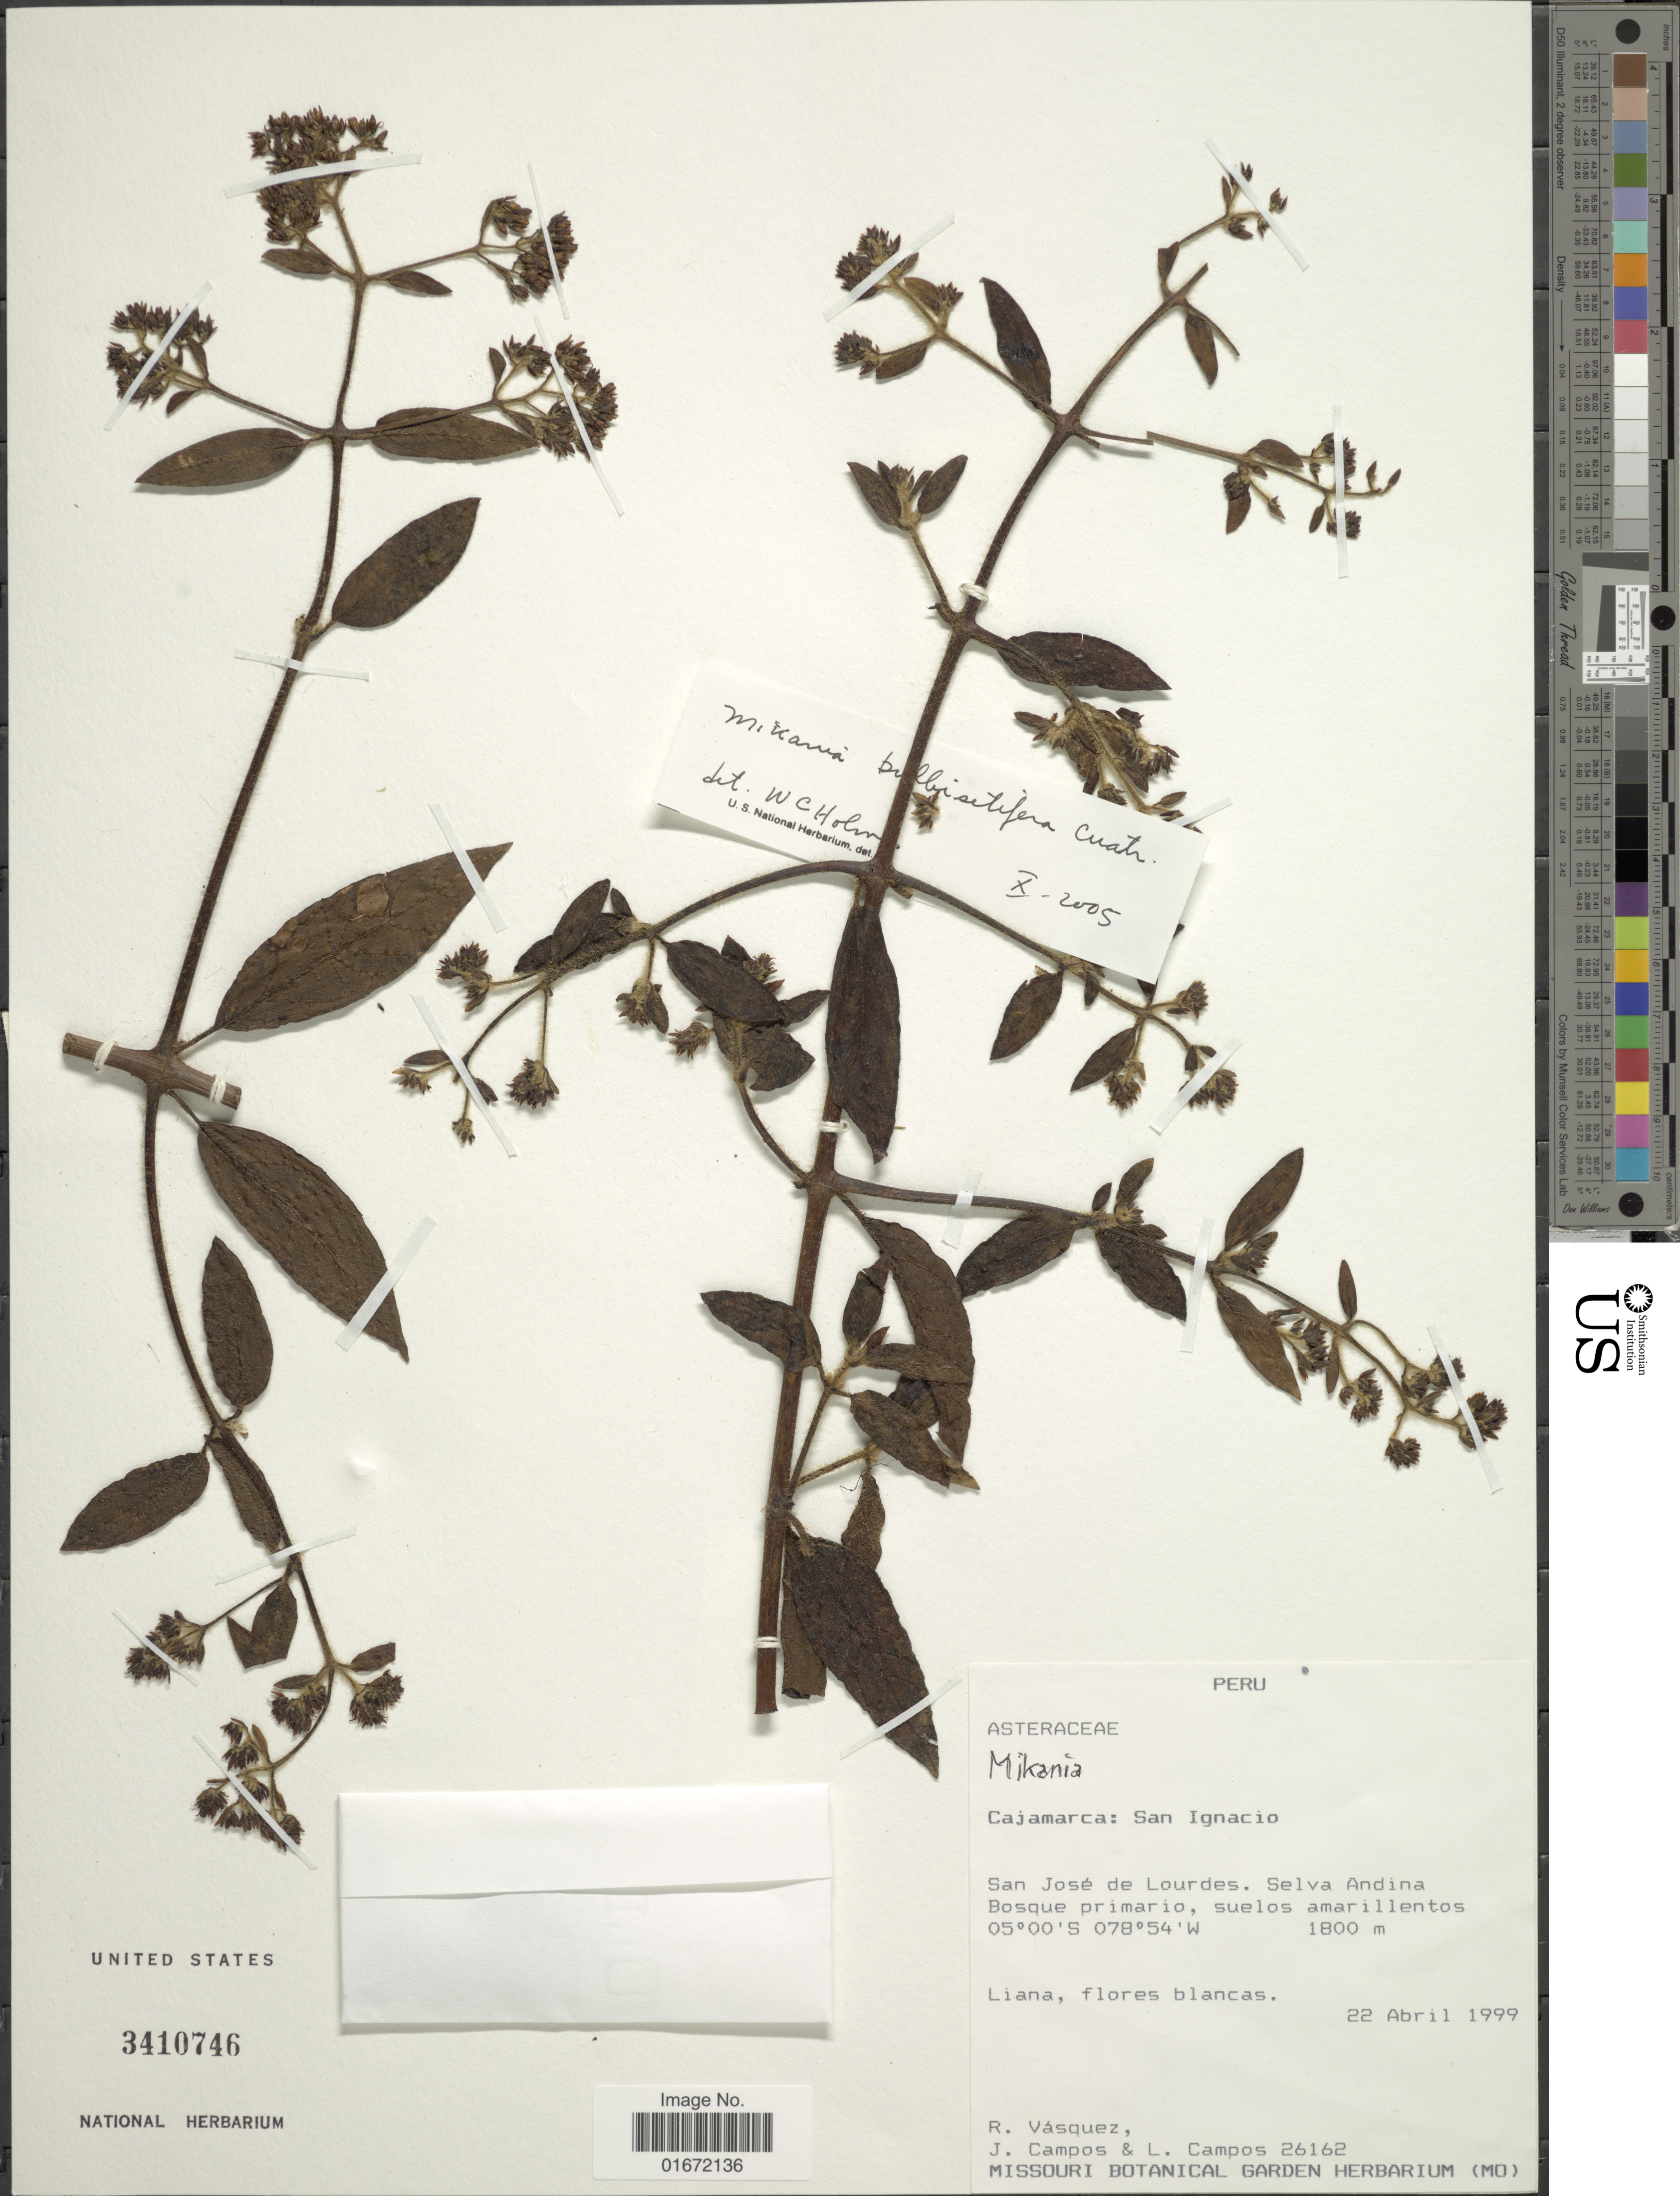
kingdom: Plantae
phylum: Tracheophyta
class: Magnoliopsida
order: Asterales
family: Asteraceae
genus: Mikania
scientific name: Mikania bulbisetifera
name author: Cuatrec.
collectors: R. Vásquez, J. Campos & L. Campos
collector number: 26162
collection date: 1999-04-22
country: Peru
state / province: Cajamarca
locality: Cajamarca: San Ignacio. San José de Lourdes. Selva Andino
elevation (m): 1800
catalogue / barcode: US 3410746